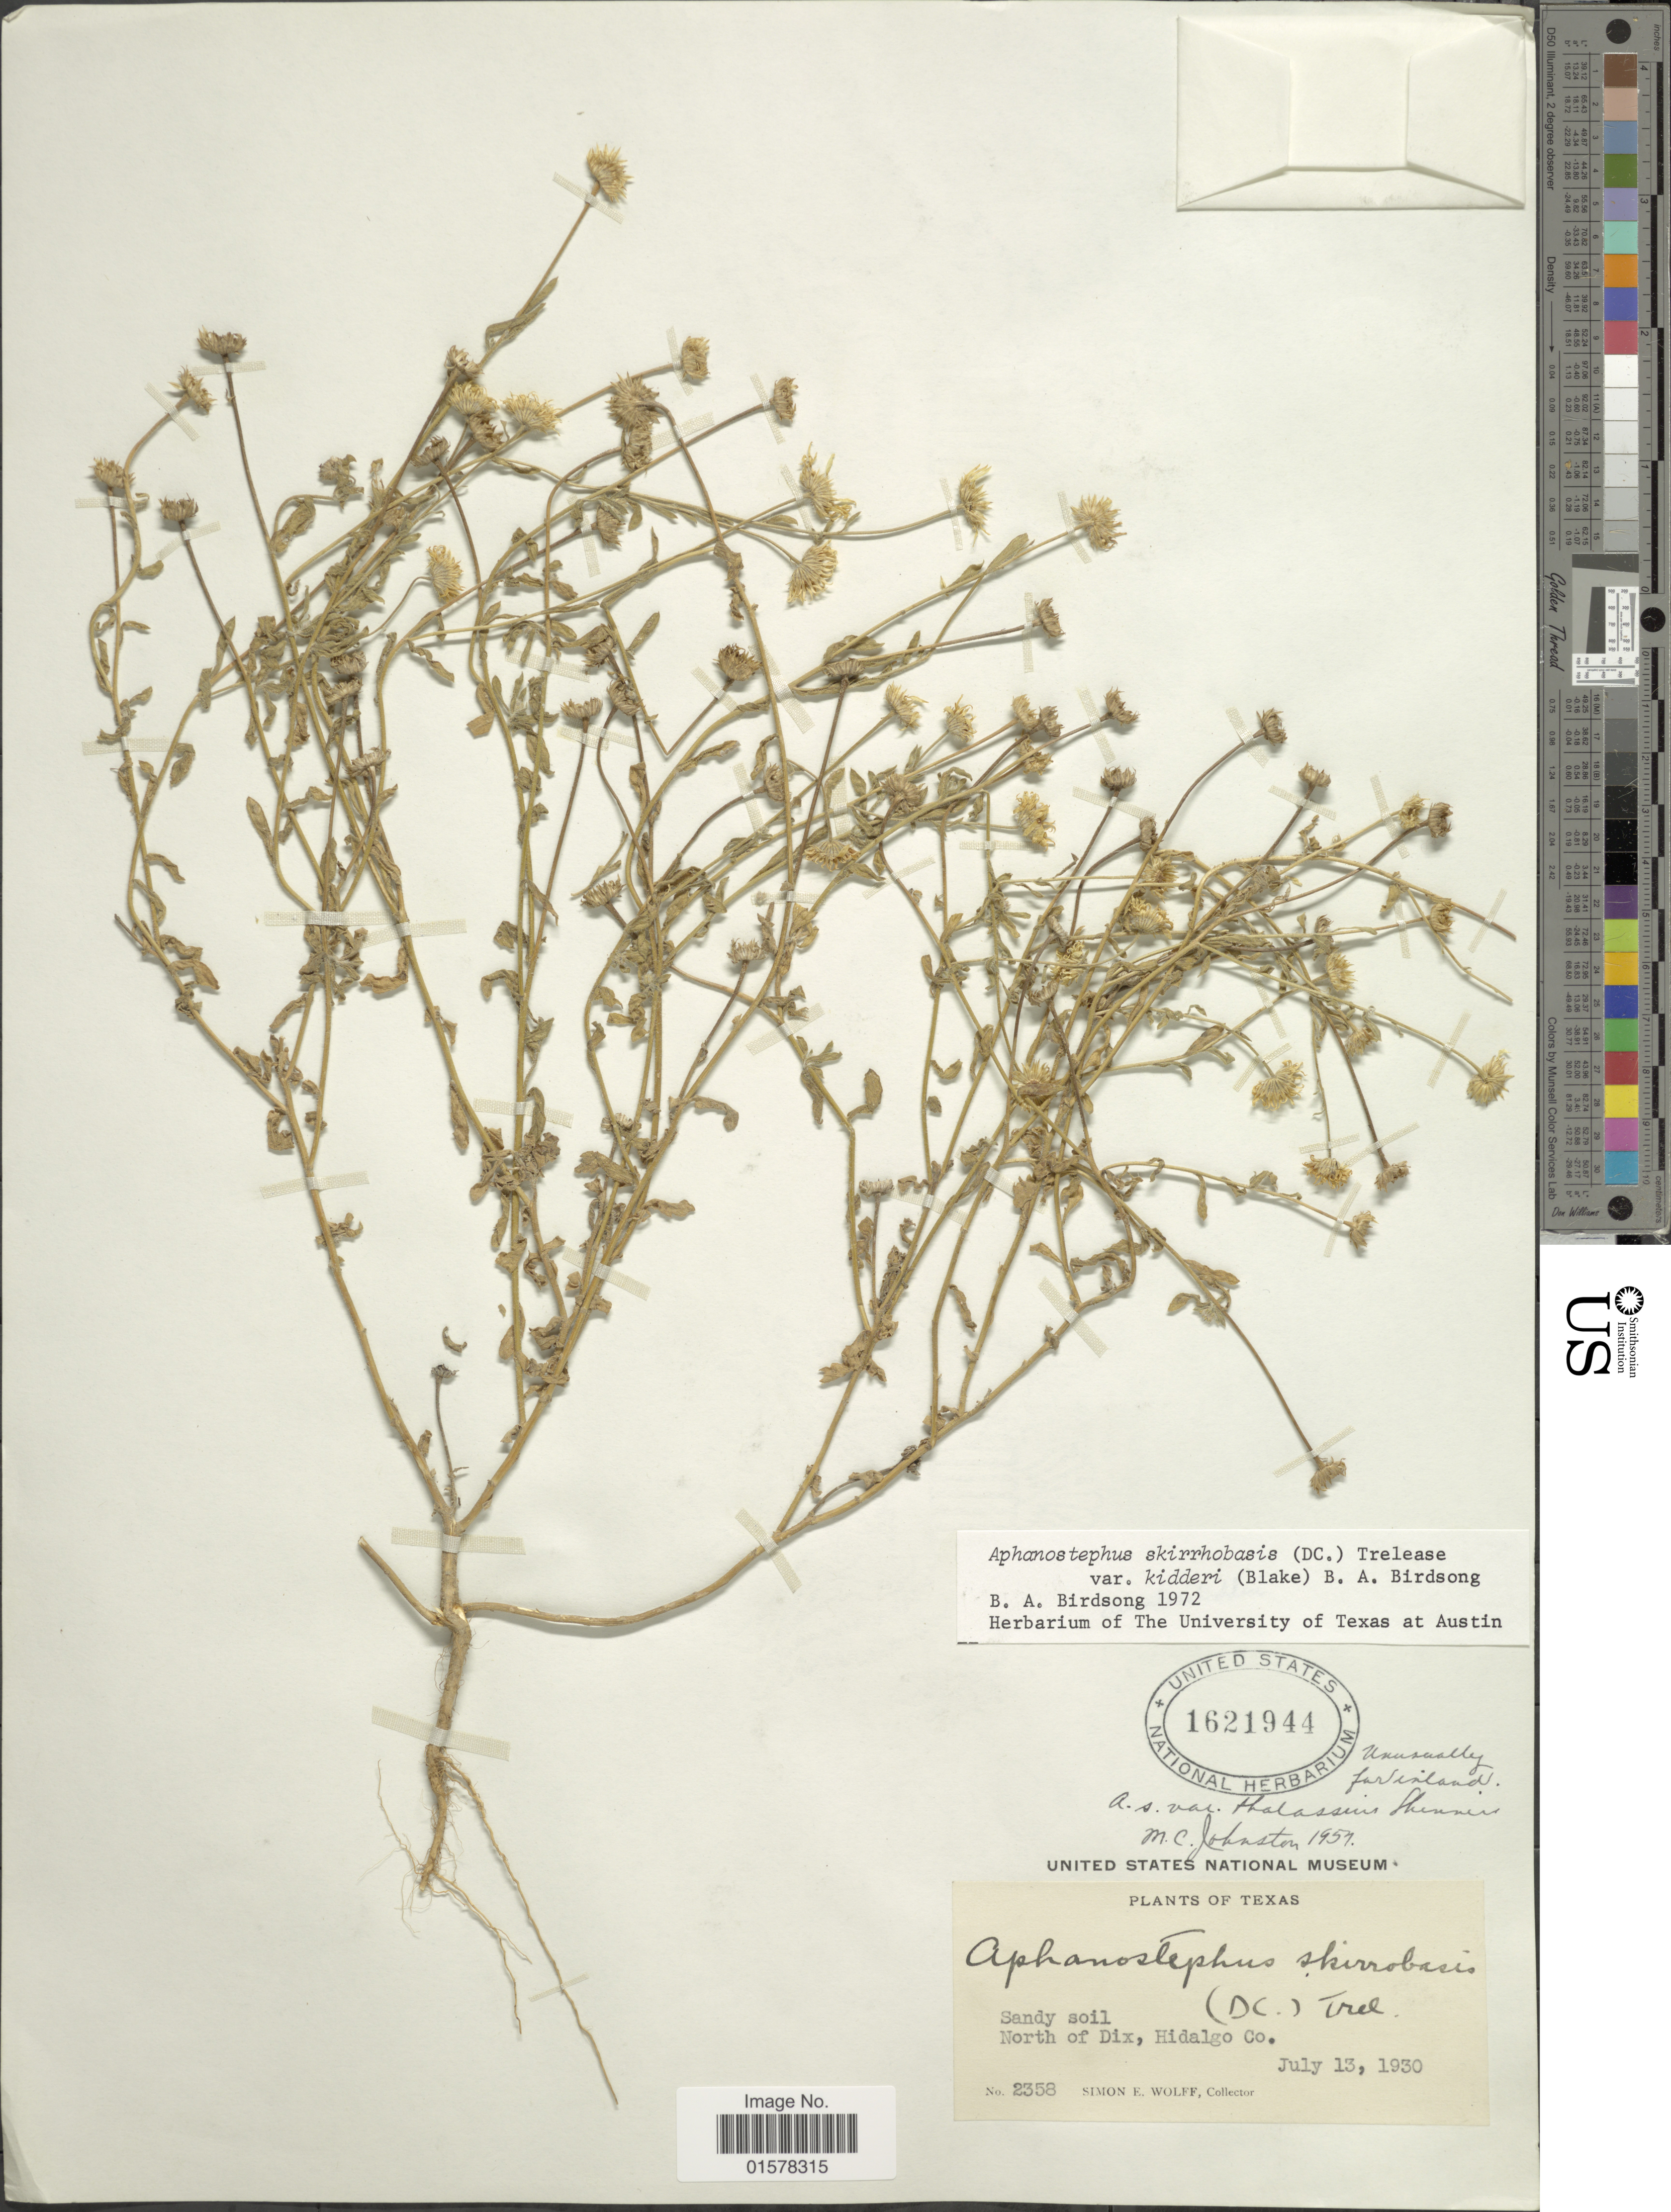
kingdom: Plantae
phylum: Tracheophyta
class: Magnoliopsida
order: Asterales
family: Asteraceae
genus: Aphanostephus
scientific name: Aphanostephus skirrhobasis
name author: (DC.) Trel. ex Coville & Branner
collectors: S. E. Wolff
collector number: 2358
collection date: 1930-07-13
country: United States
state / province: Texas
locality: North of Dix, Hidalgo Co. Texas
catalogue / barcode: US 1621944